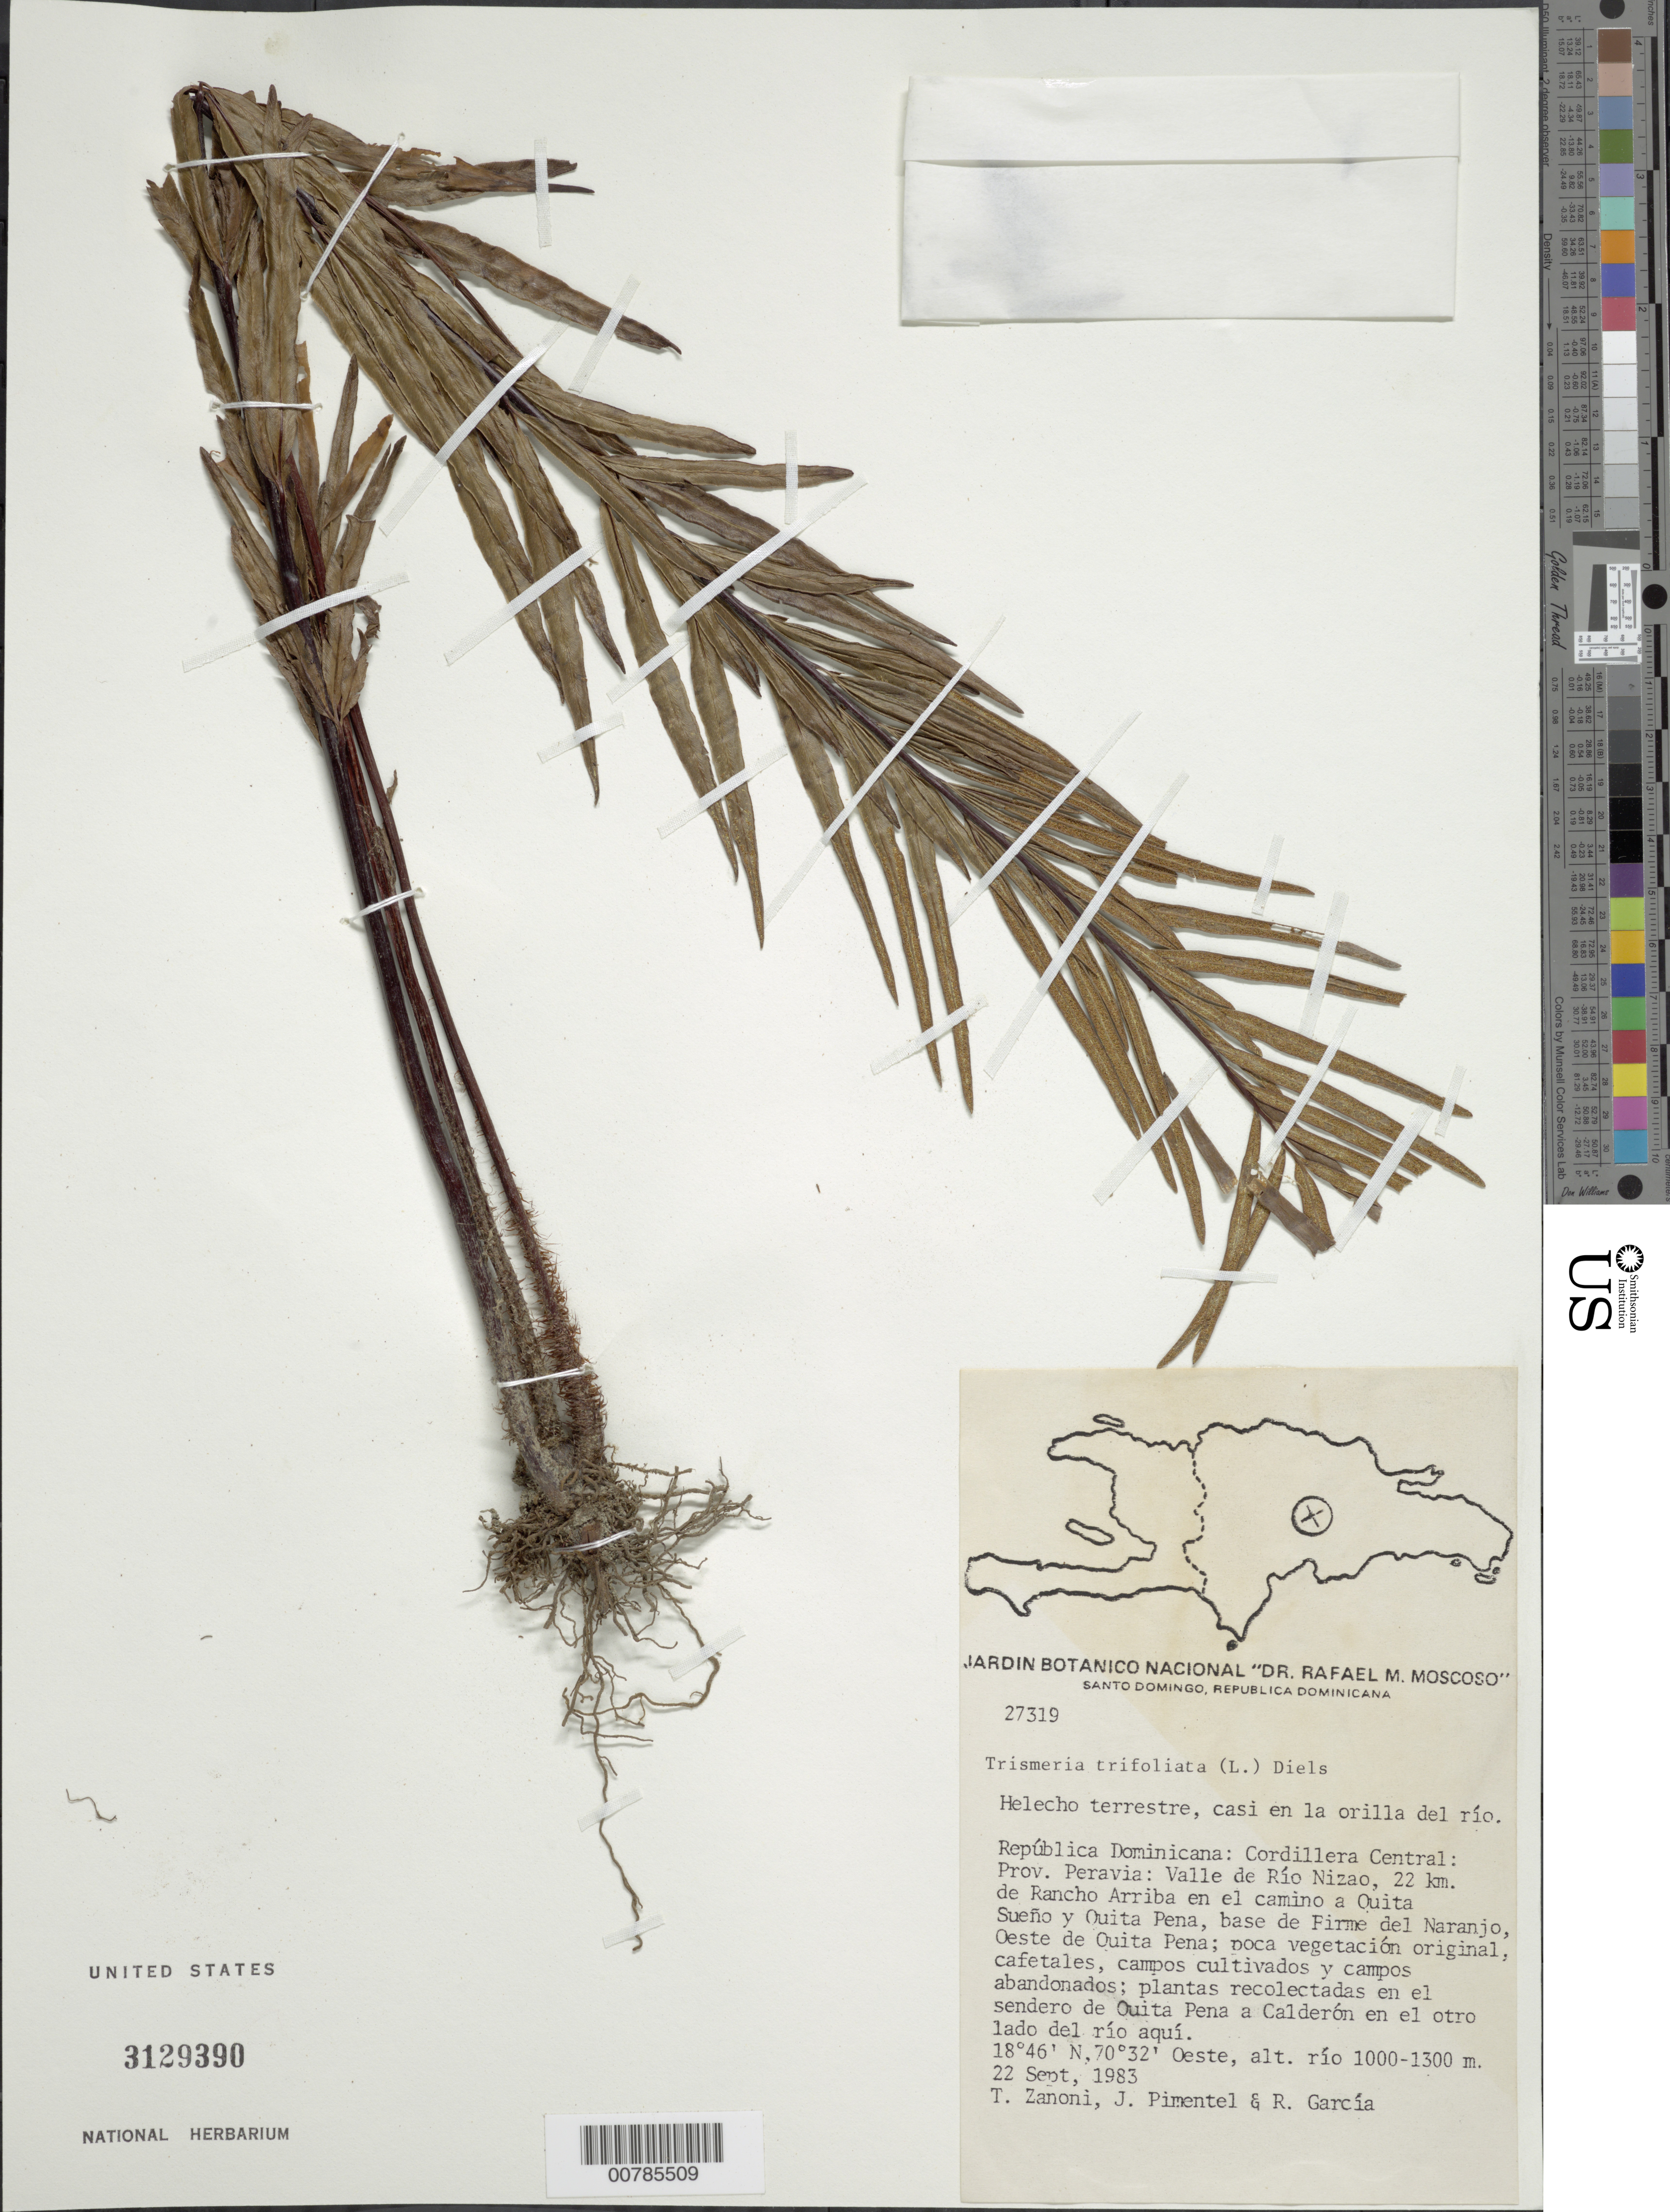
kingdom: Plantae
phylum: Tracheophyta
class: Polypodiopsida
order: Polypodiales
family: Pteridaceae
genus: Pityrogramma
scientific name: Pityrogramma trifoliata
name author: (L.) R.M. Tryon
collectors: T. A. Zanoni, P. Pimentel & R. G. García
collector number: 27319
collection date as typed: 22 Sep 1983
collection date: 1983-09-22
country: Dominican Republic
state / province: Peravia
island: Hispaniola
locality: Cordillera Central, Valle de Río Nizao, 22 km de Rancho Arriba enel camino a Quita Sueño y Quita Pena, base de Firme del Naranjo, Oeste de Quita Pena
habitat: poca vegetación original, cafetales, campos cultivados y campos abandonados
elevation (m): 1000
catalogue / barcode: US 3129390